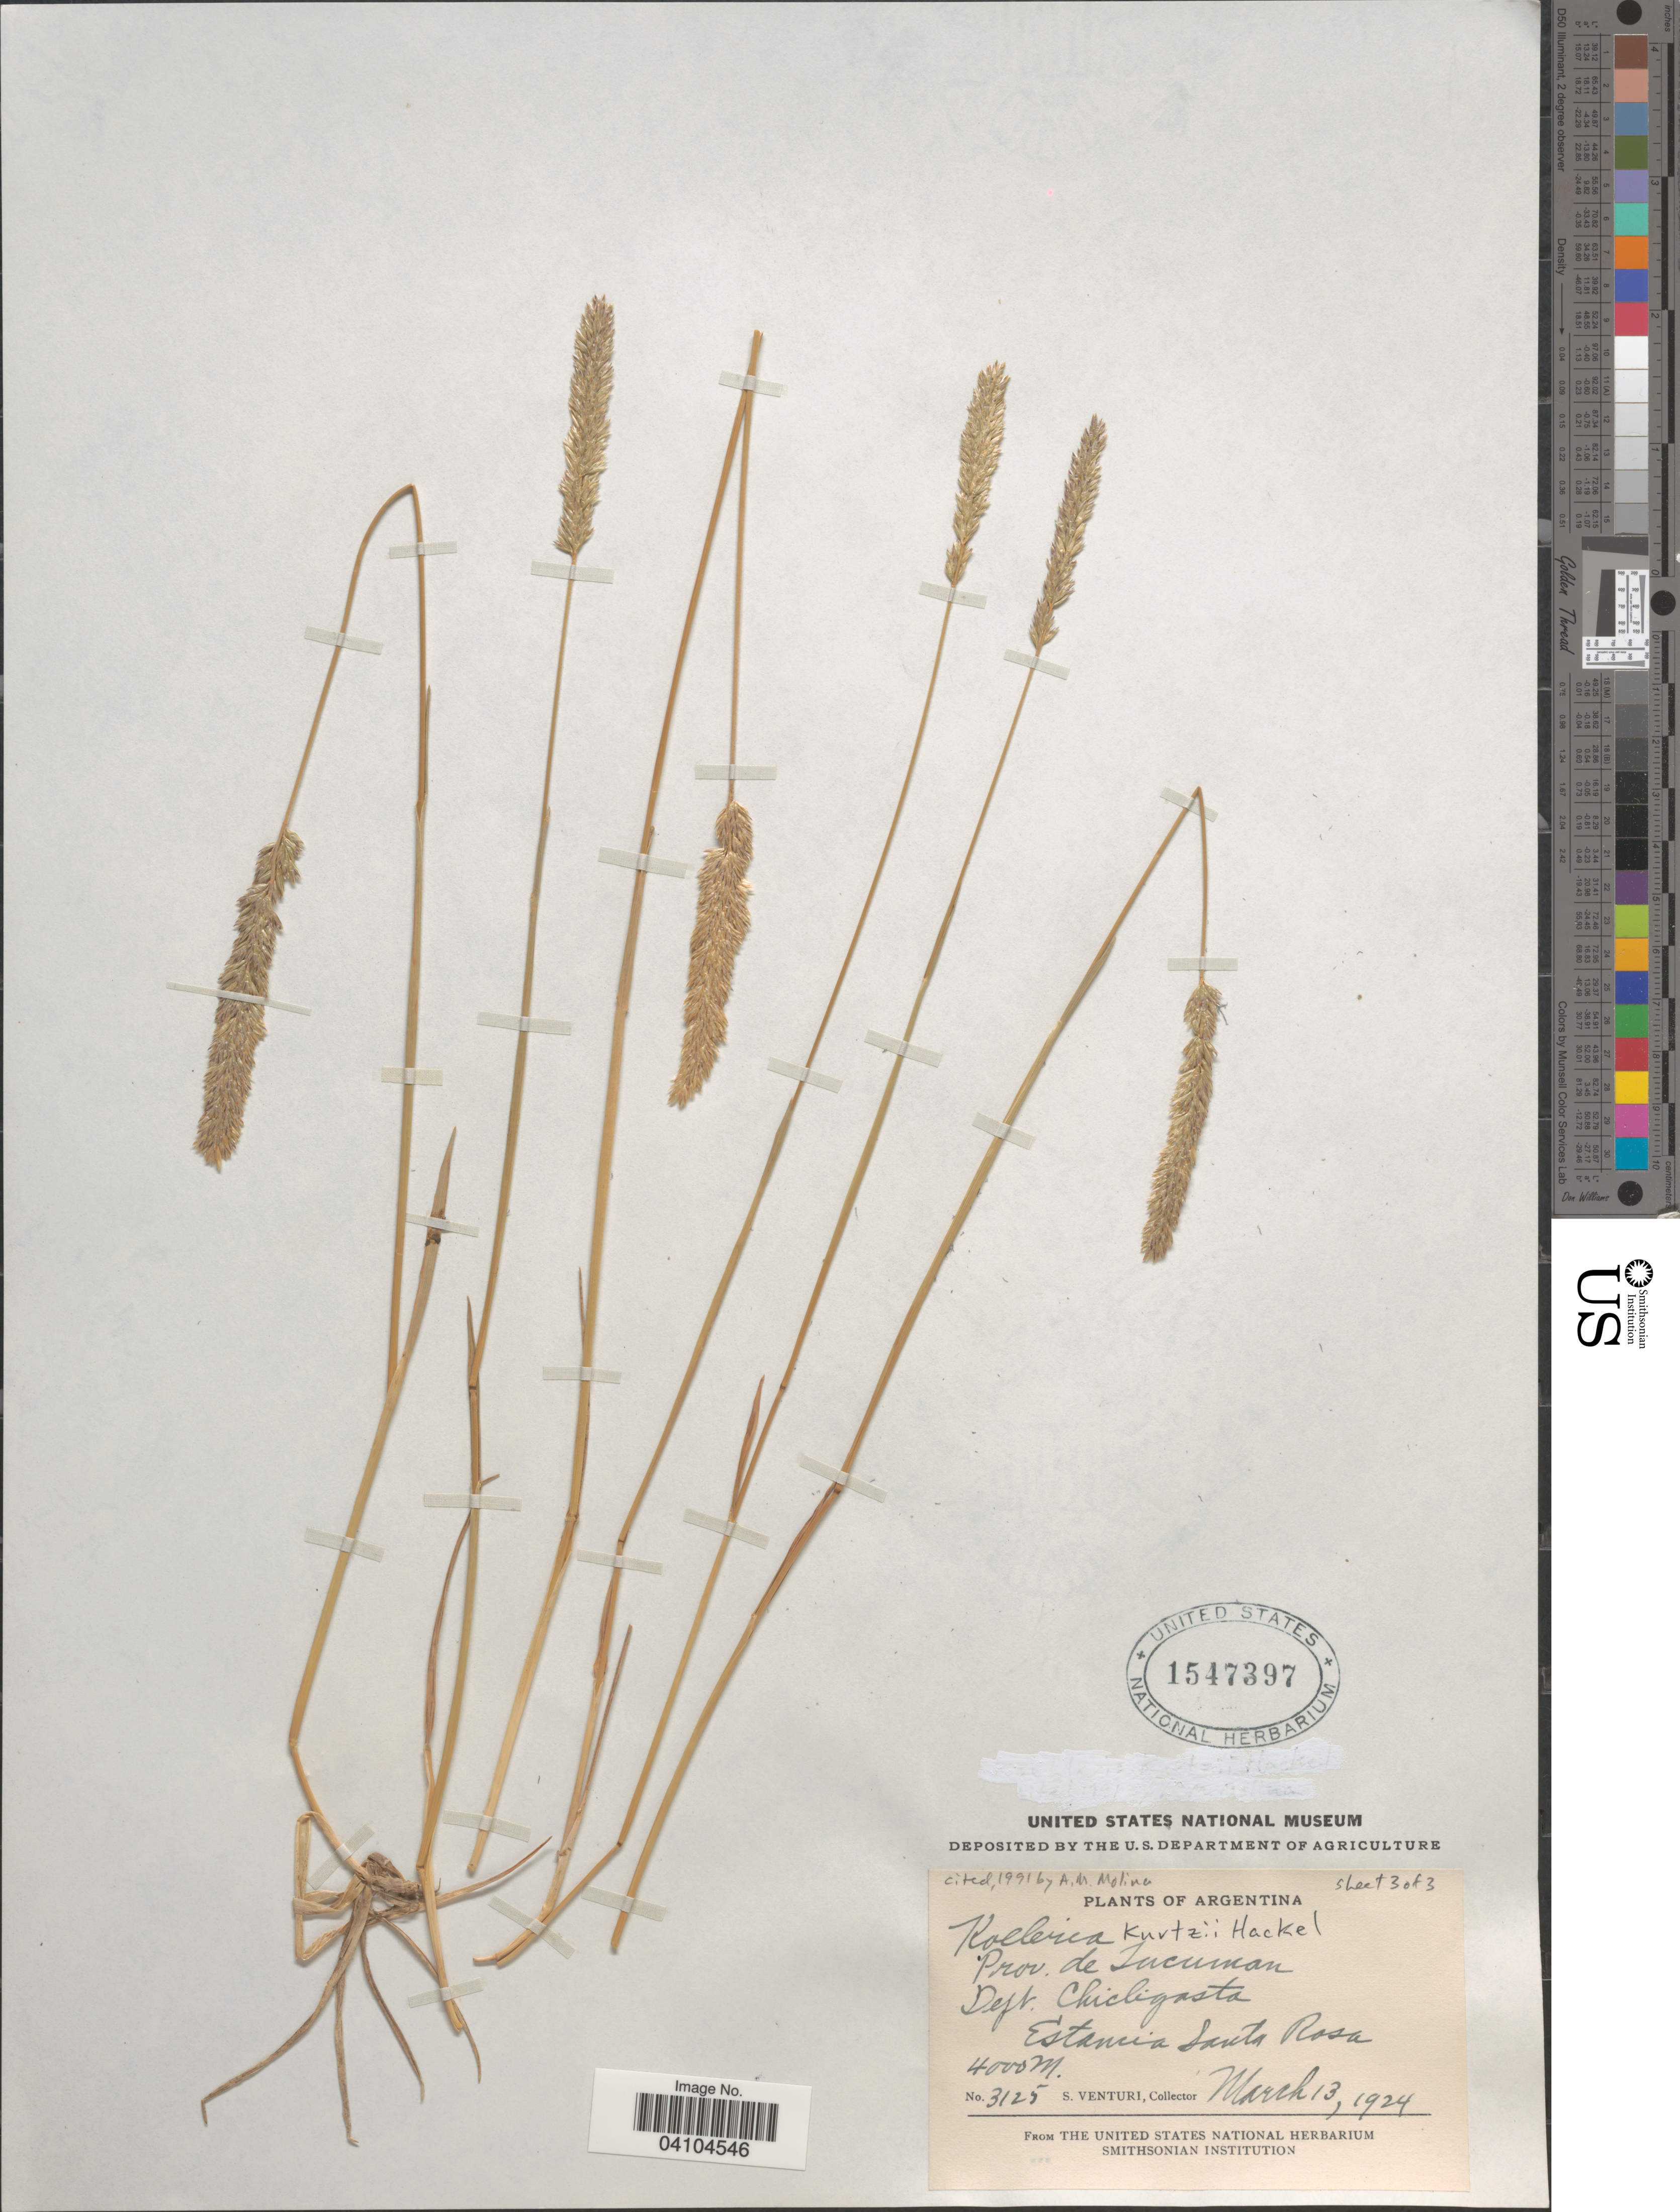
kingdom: Plantae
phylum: Tracheophyta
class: Liliopsida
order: Poales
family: Poaceae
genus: Koeleria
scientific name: Koeleria kurtzii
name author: Hack. ex Kurtz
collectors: S. Venturi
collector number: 3125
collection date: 1924-03-13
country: Argentina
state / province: Tucuman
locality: Dept. Chicligasta. Estancia Santa. Rosa.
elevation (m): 4000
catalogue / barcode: US 1547397